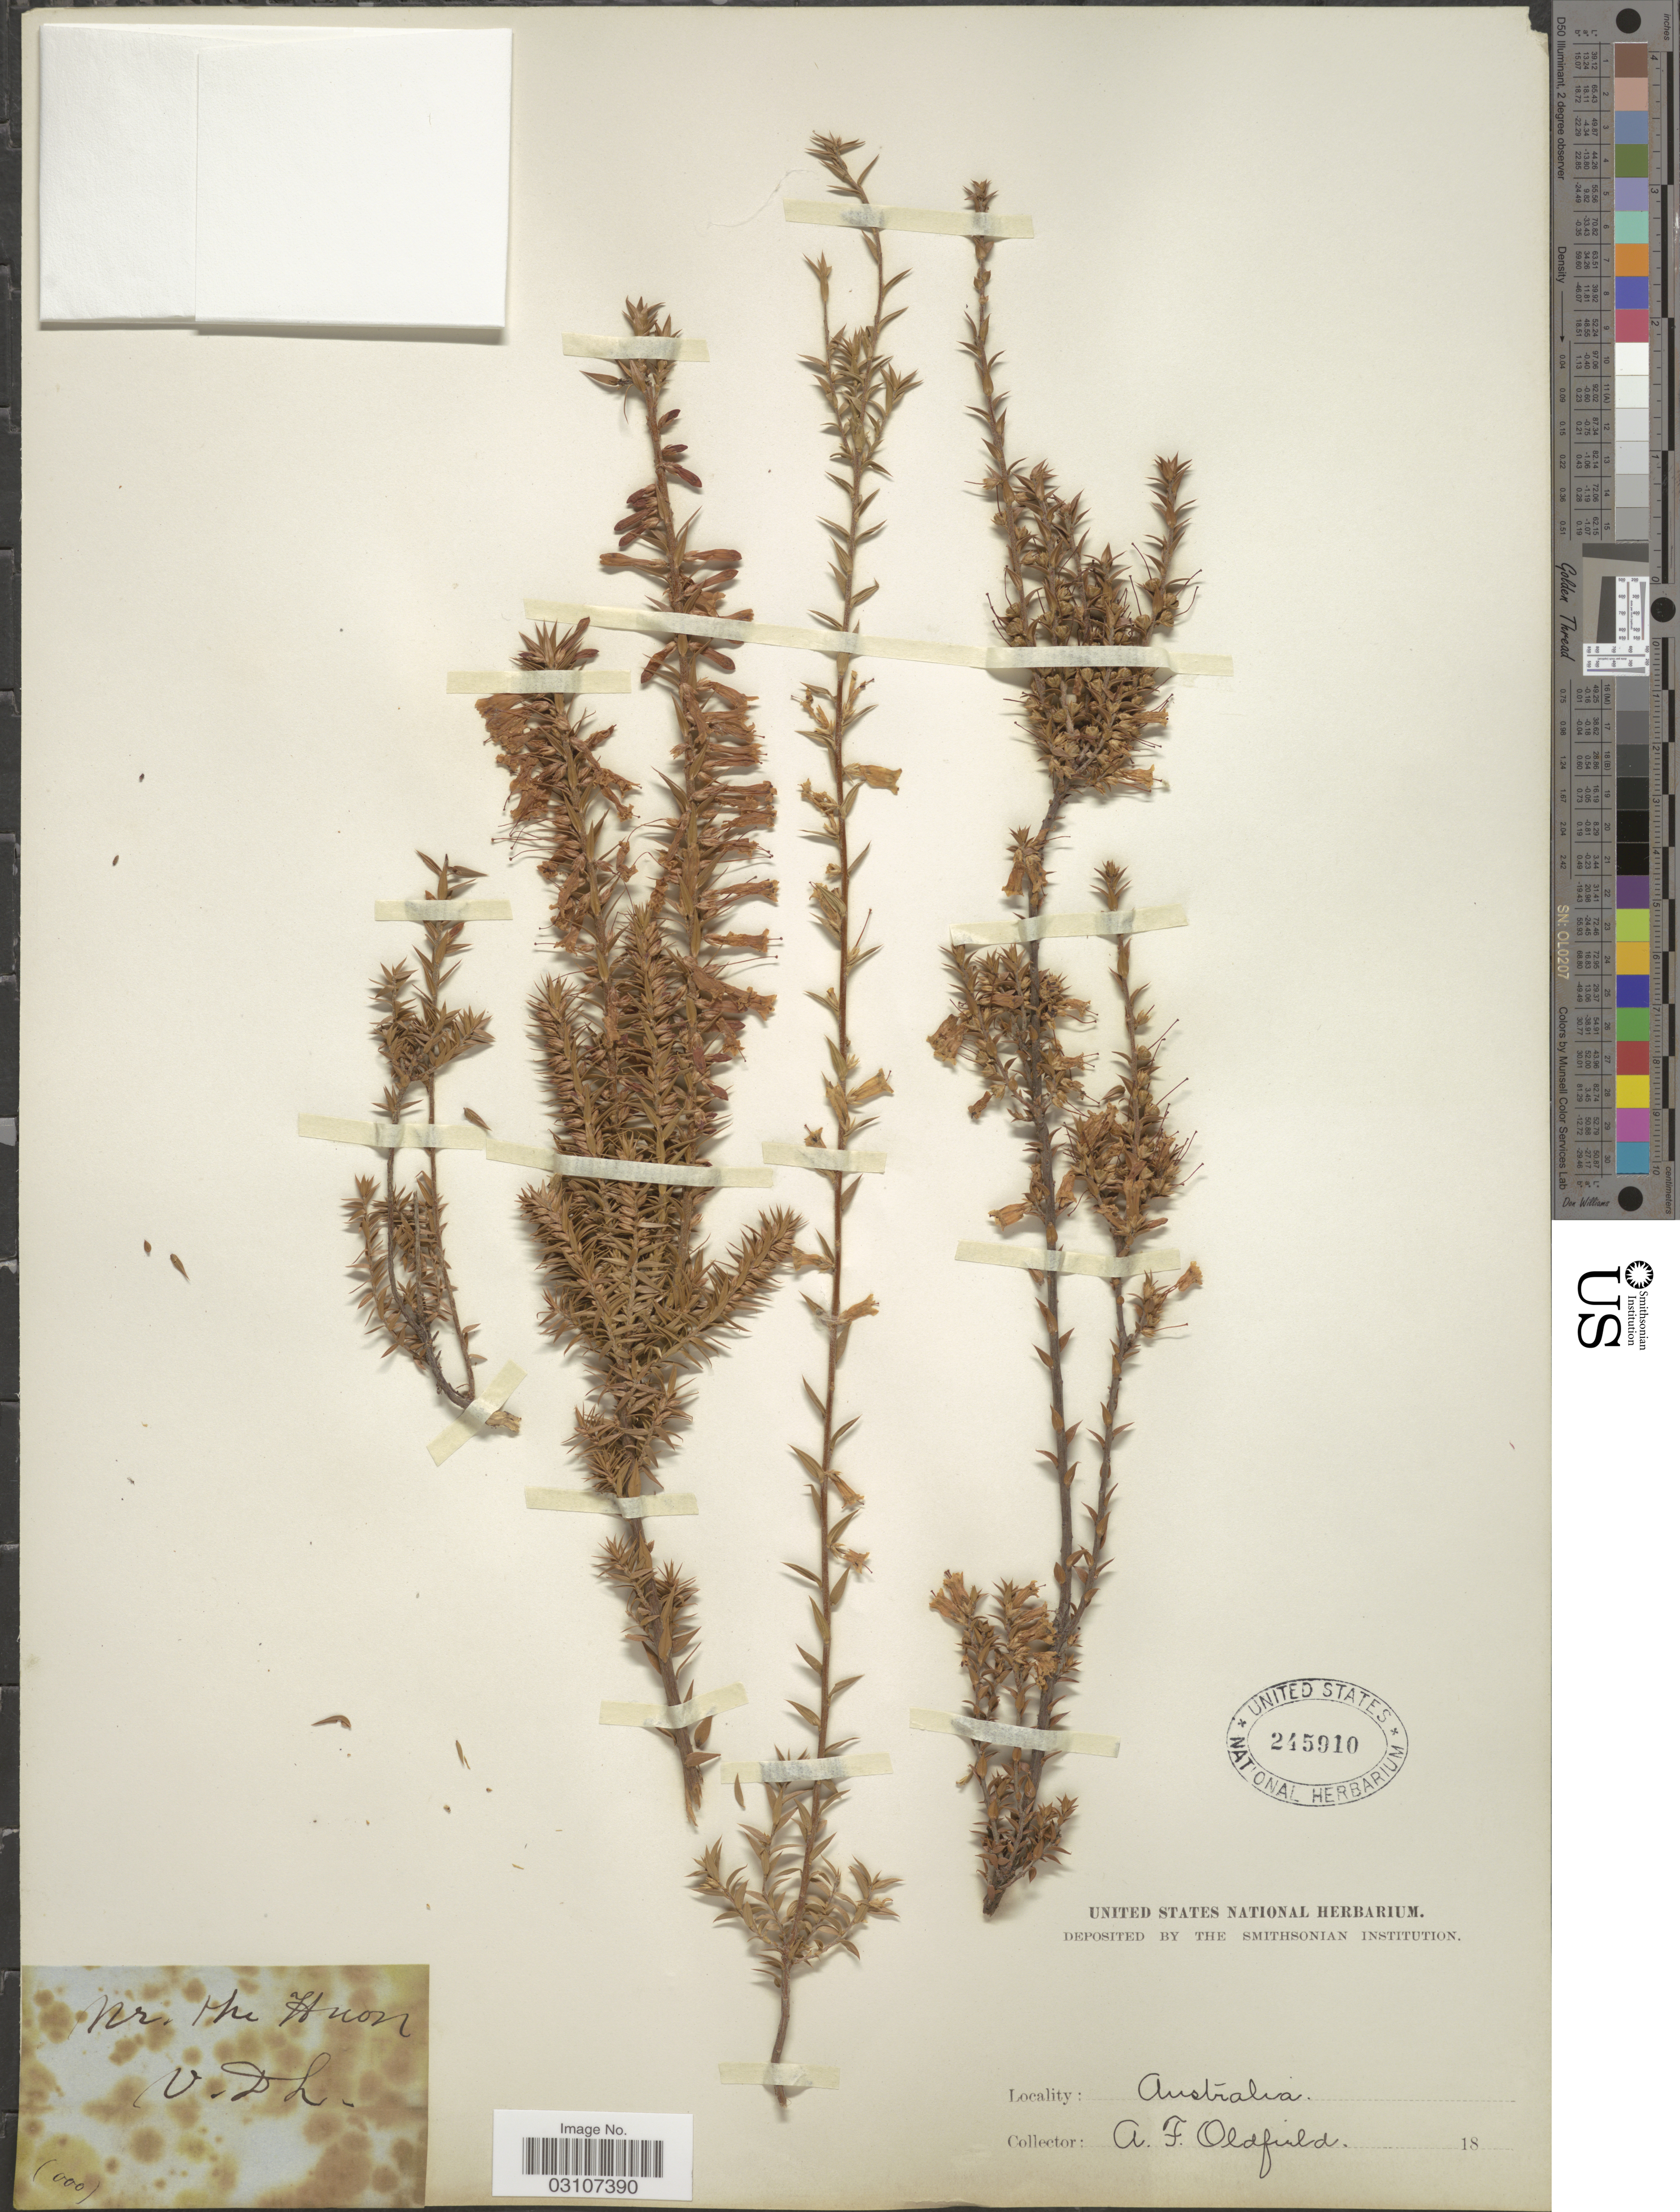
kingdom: Plantae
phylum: Tracheophyta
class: Magnoliopsida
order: Ericales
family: Ericaceae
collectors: A. Oldfield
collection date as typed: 18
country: Australia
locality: Nr. the Huon. v. Dl. [unsure placement]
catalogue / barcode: US 245910